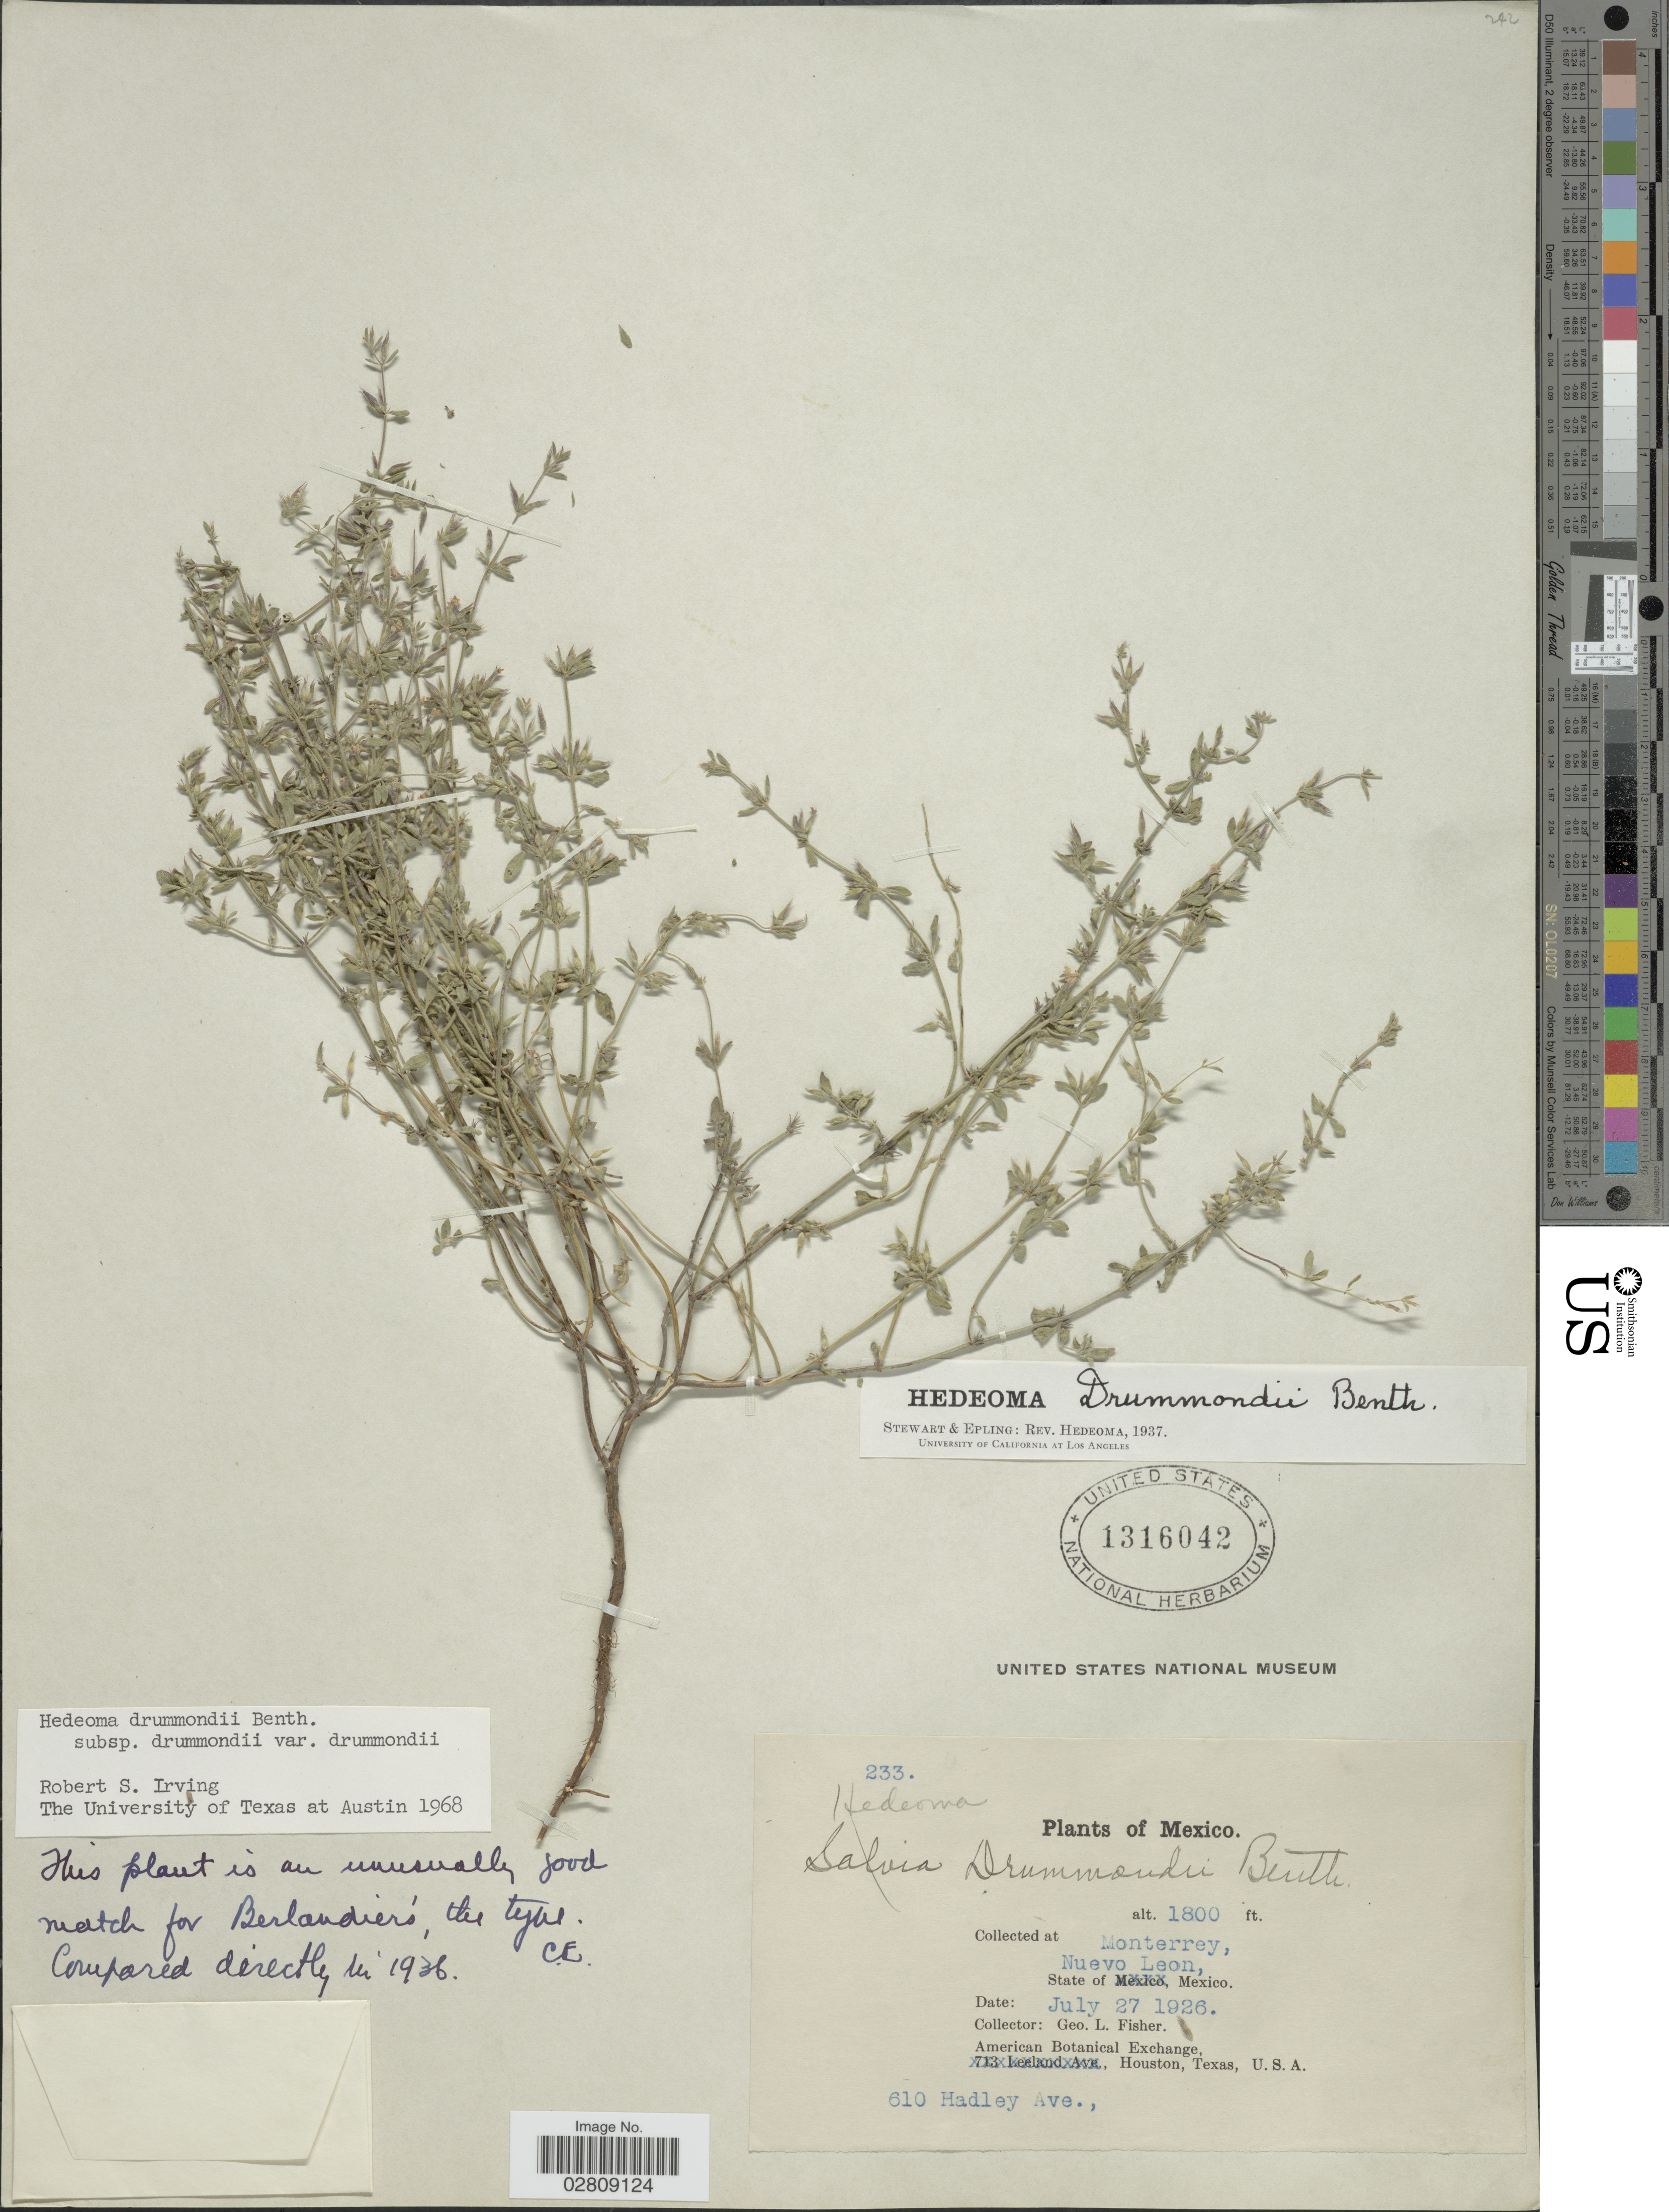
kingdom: Plantae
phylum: Tracheophyta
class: Magnoliopsida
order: Lamiales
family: Lamiaceae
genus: Hedeoma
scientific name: Hedeoma drummondii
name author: Benth.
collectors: G. L. Fisher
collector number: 233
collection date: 1926-07-27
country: Mexico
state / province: Nuevo León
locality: Monterrey.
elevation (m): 549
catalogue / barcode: US 1316042